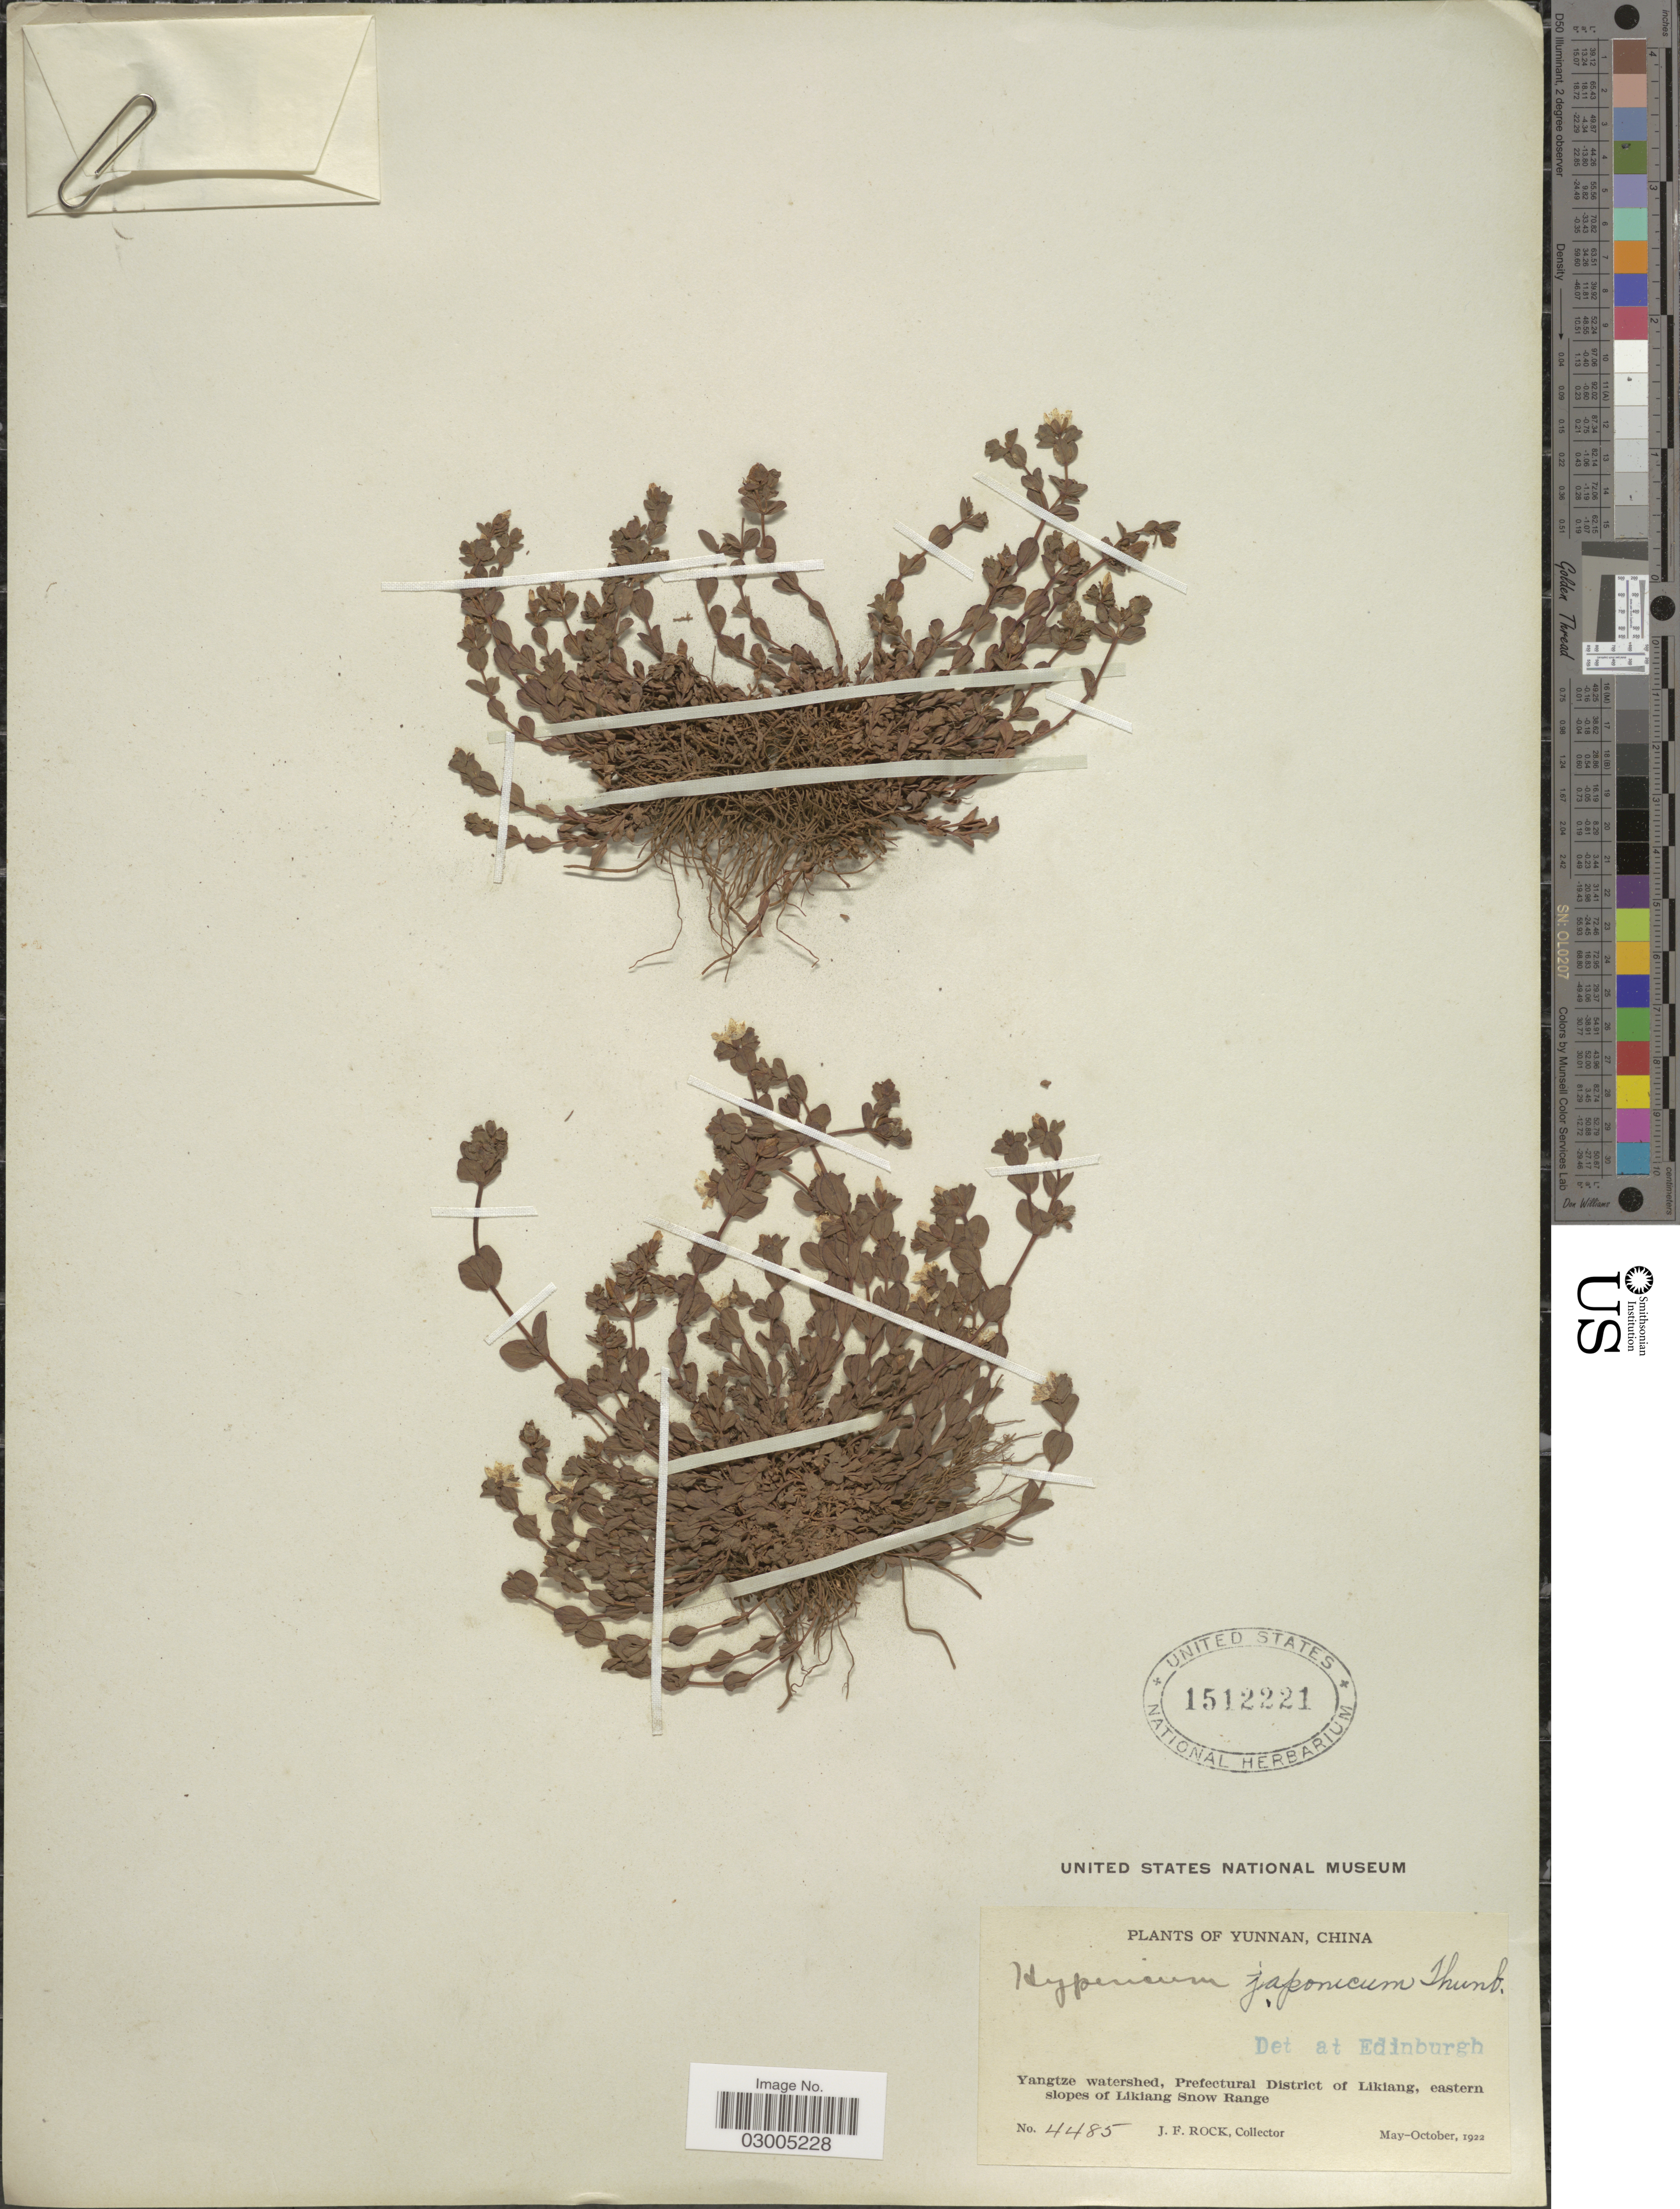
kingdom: Plantae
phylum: Tracheophyta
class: Magnoliopsida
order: Malpighiales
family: Hypericaceae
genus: Hypericum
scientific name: Hypericum japonicum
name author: Thunb.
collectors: J. Rock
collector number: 4485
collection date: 1922-05/1922-10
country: China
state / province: Yunnan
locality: Yangtze watershed, Prefectural District of Likiang, eastern slopes of Likiang Snow Range.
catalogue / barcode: US 1512221